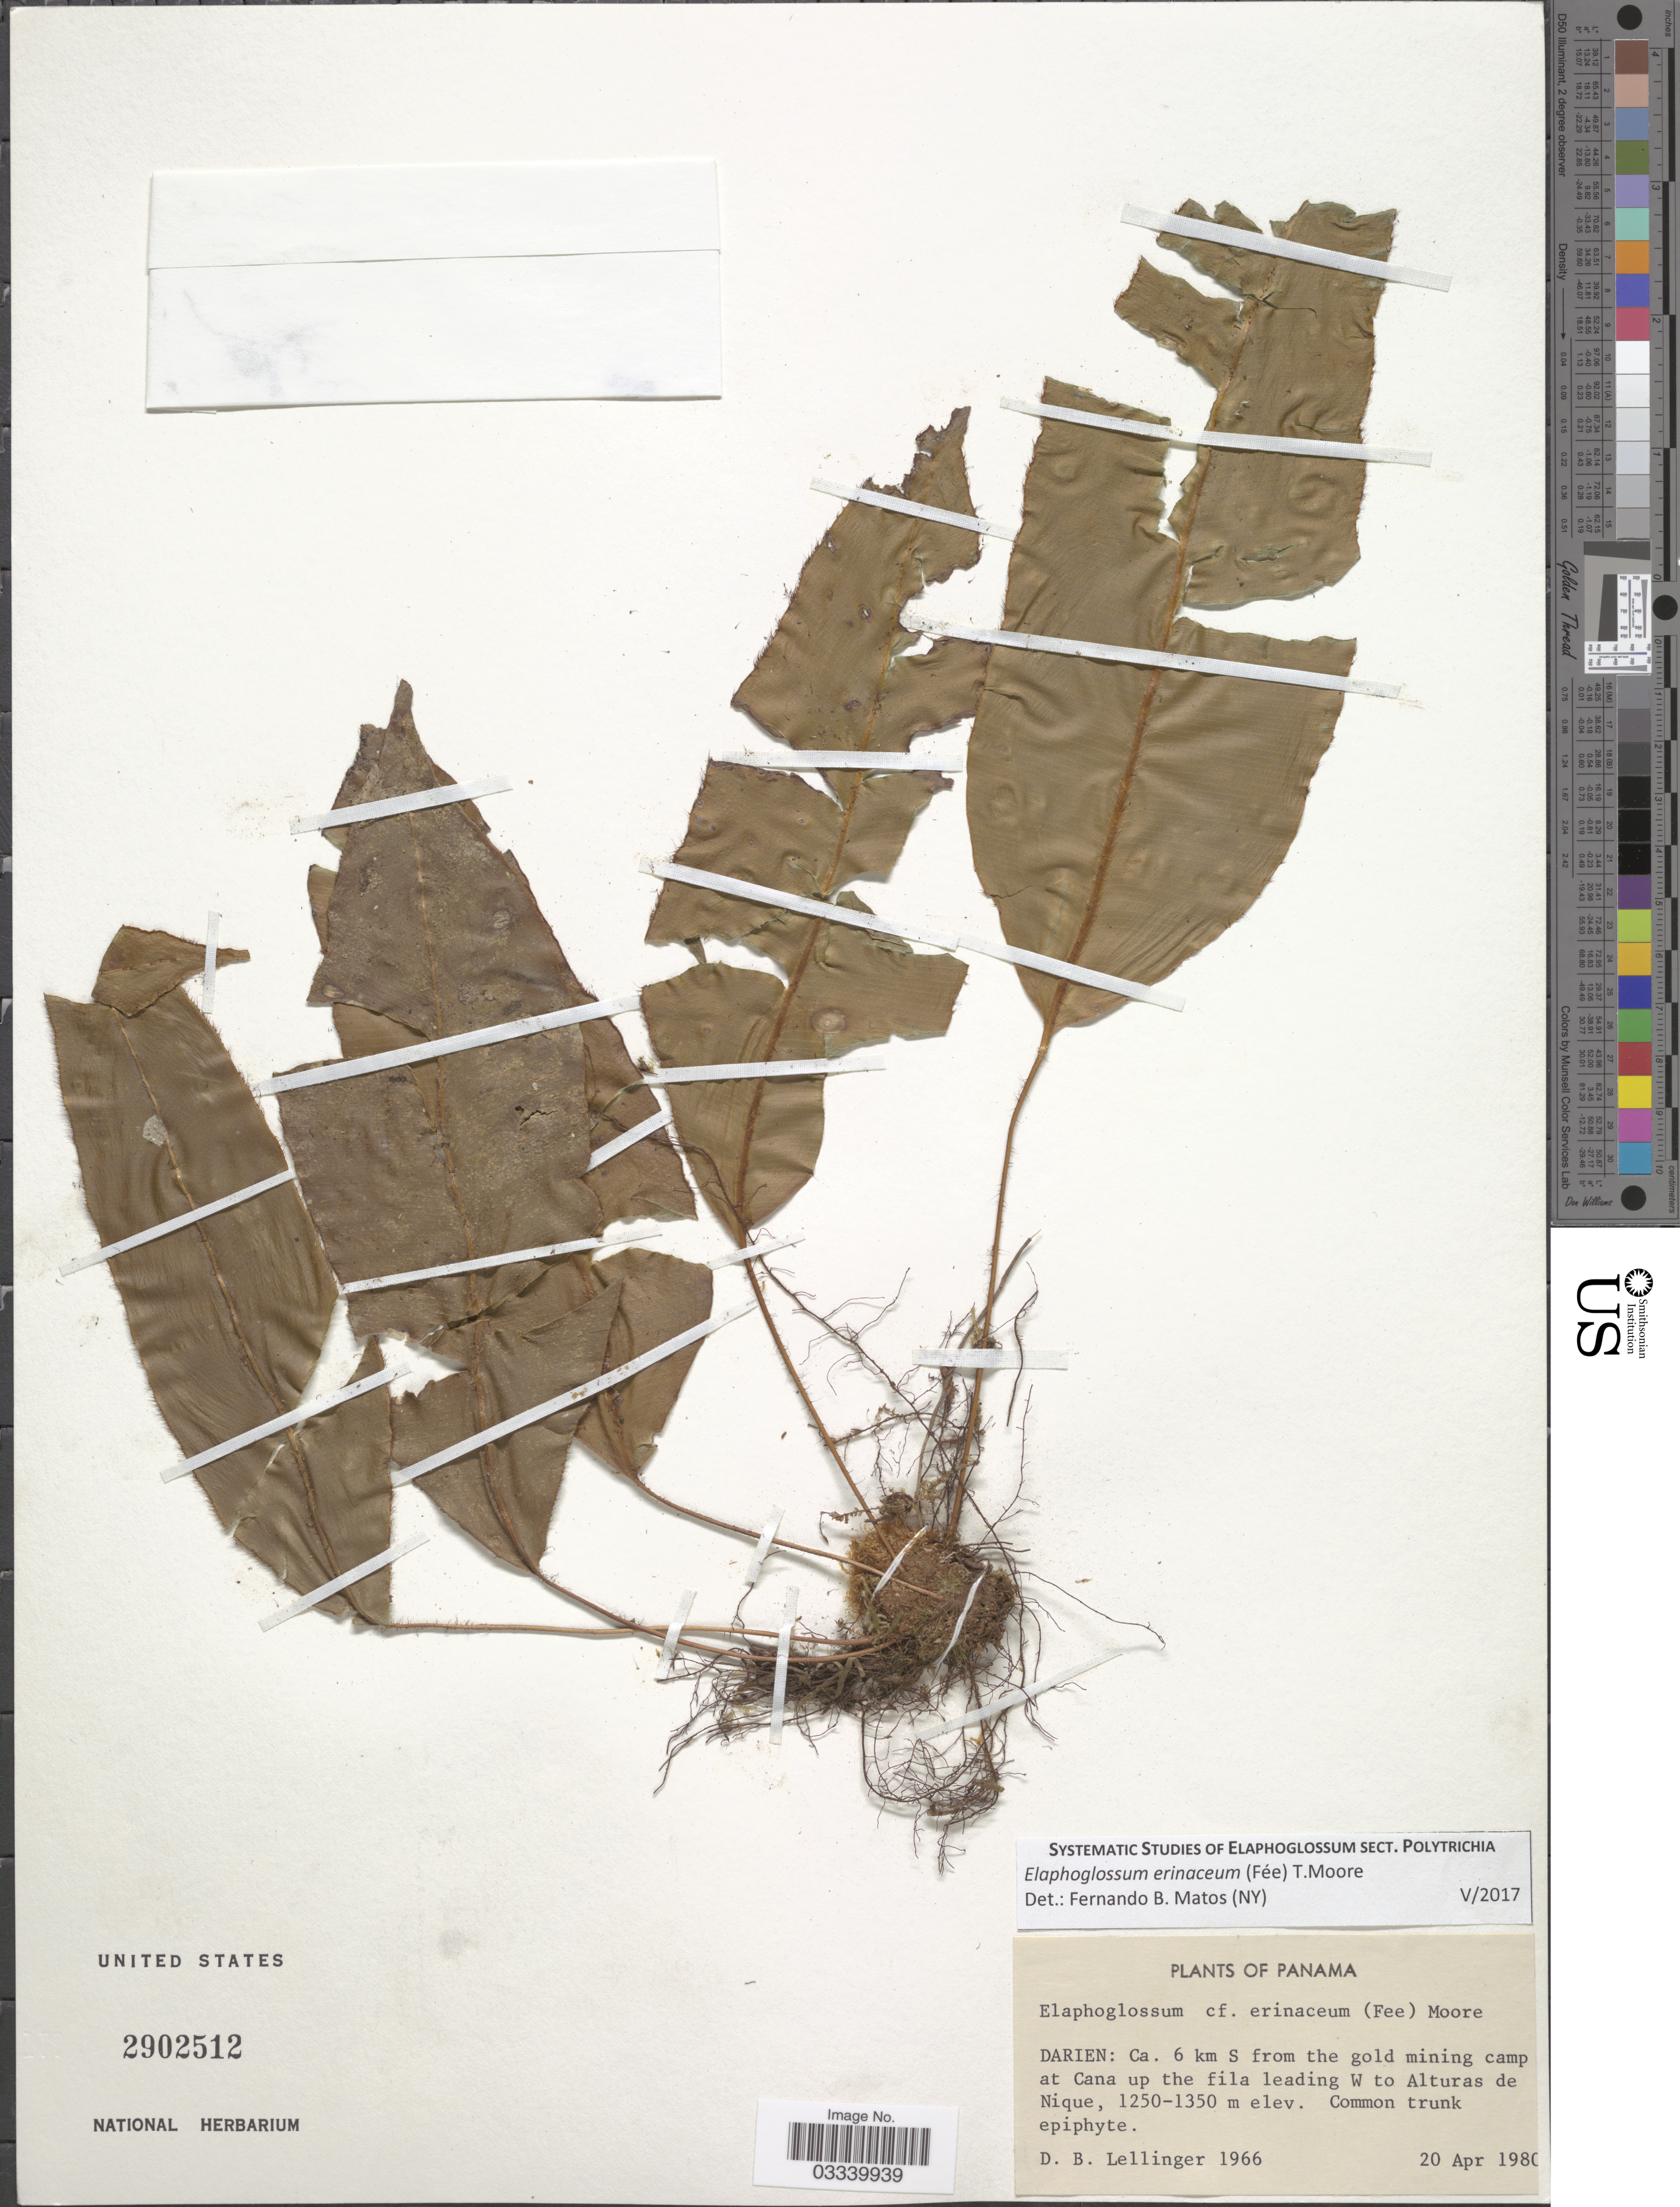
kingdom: Plantae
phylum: Tracheophyta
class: Polypodiopsida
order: Polypodiales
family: Dryopteridaceae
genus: Elaphoglossum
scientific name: Elaphoglossum erinaceum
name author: (Fée) T. Moore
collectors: D. B. Lellinger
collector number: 1966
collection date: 1980-04-20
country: Panama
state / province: Darién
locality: Ca. 6 km S from the gold mining camp at Cana up the fila leading W to Alturas de Nique.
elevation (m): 1250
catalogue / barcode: US 2902512